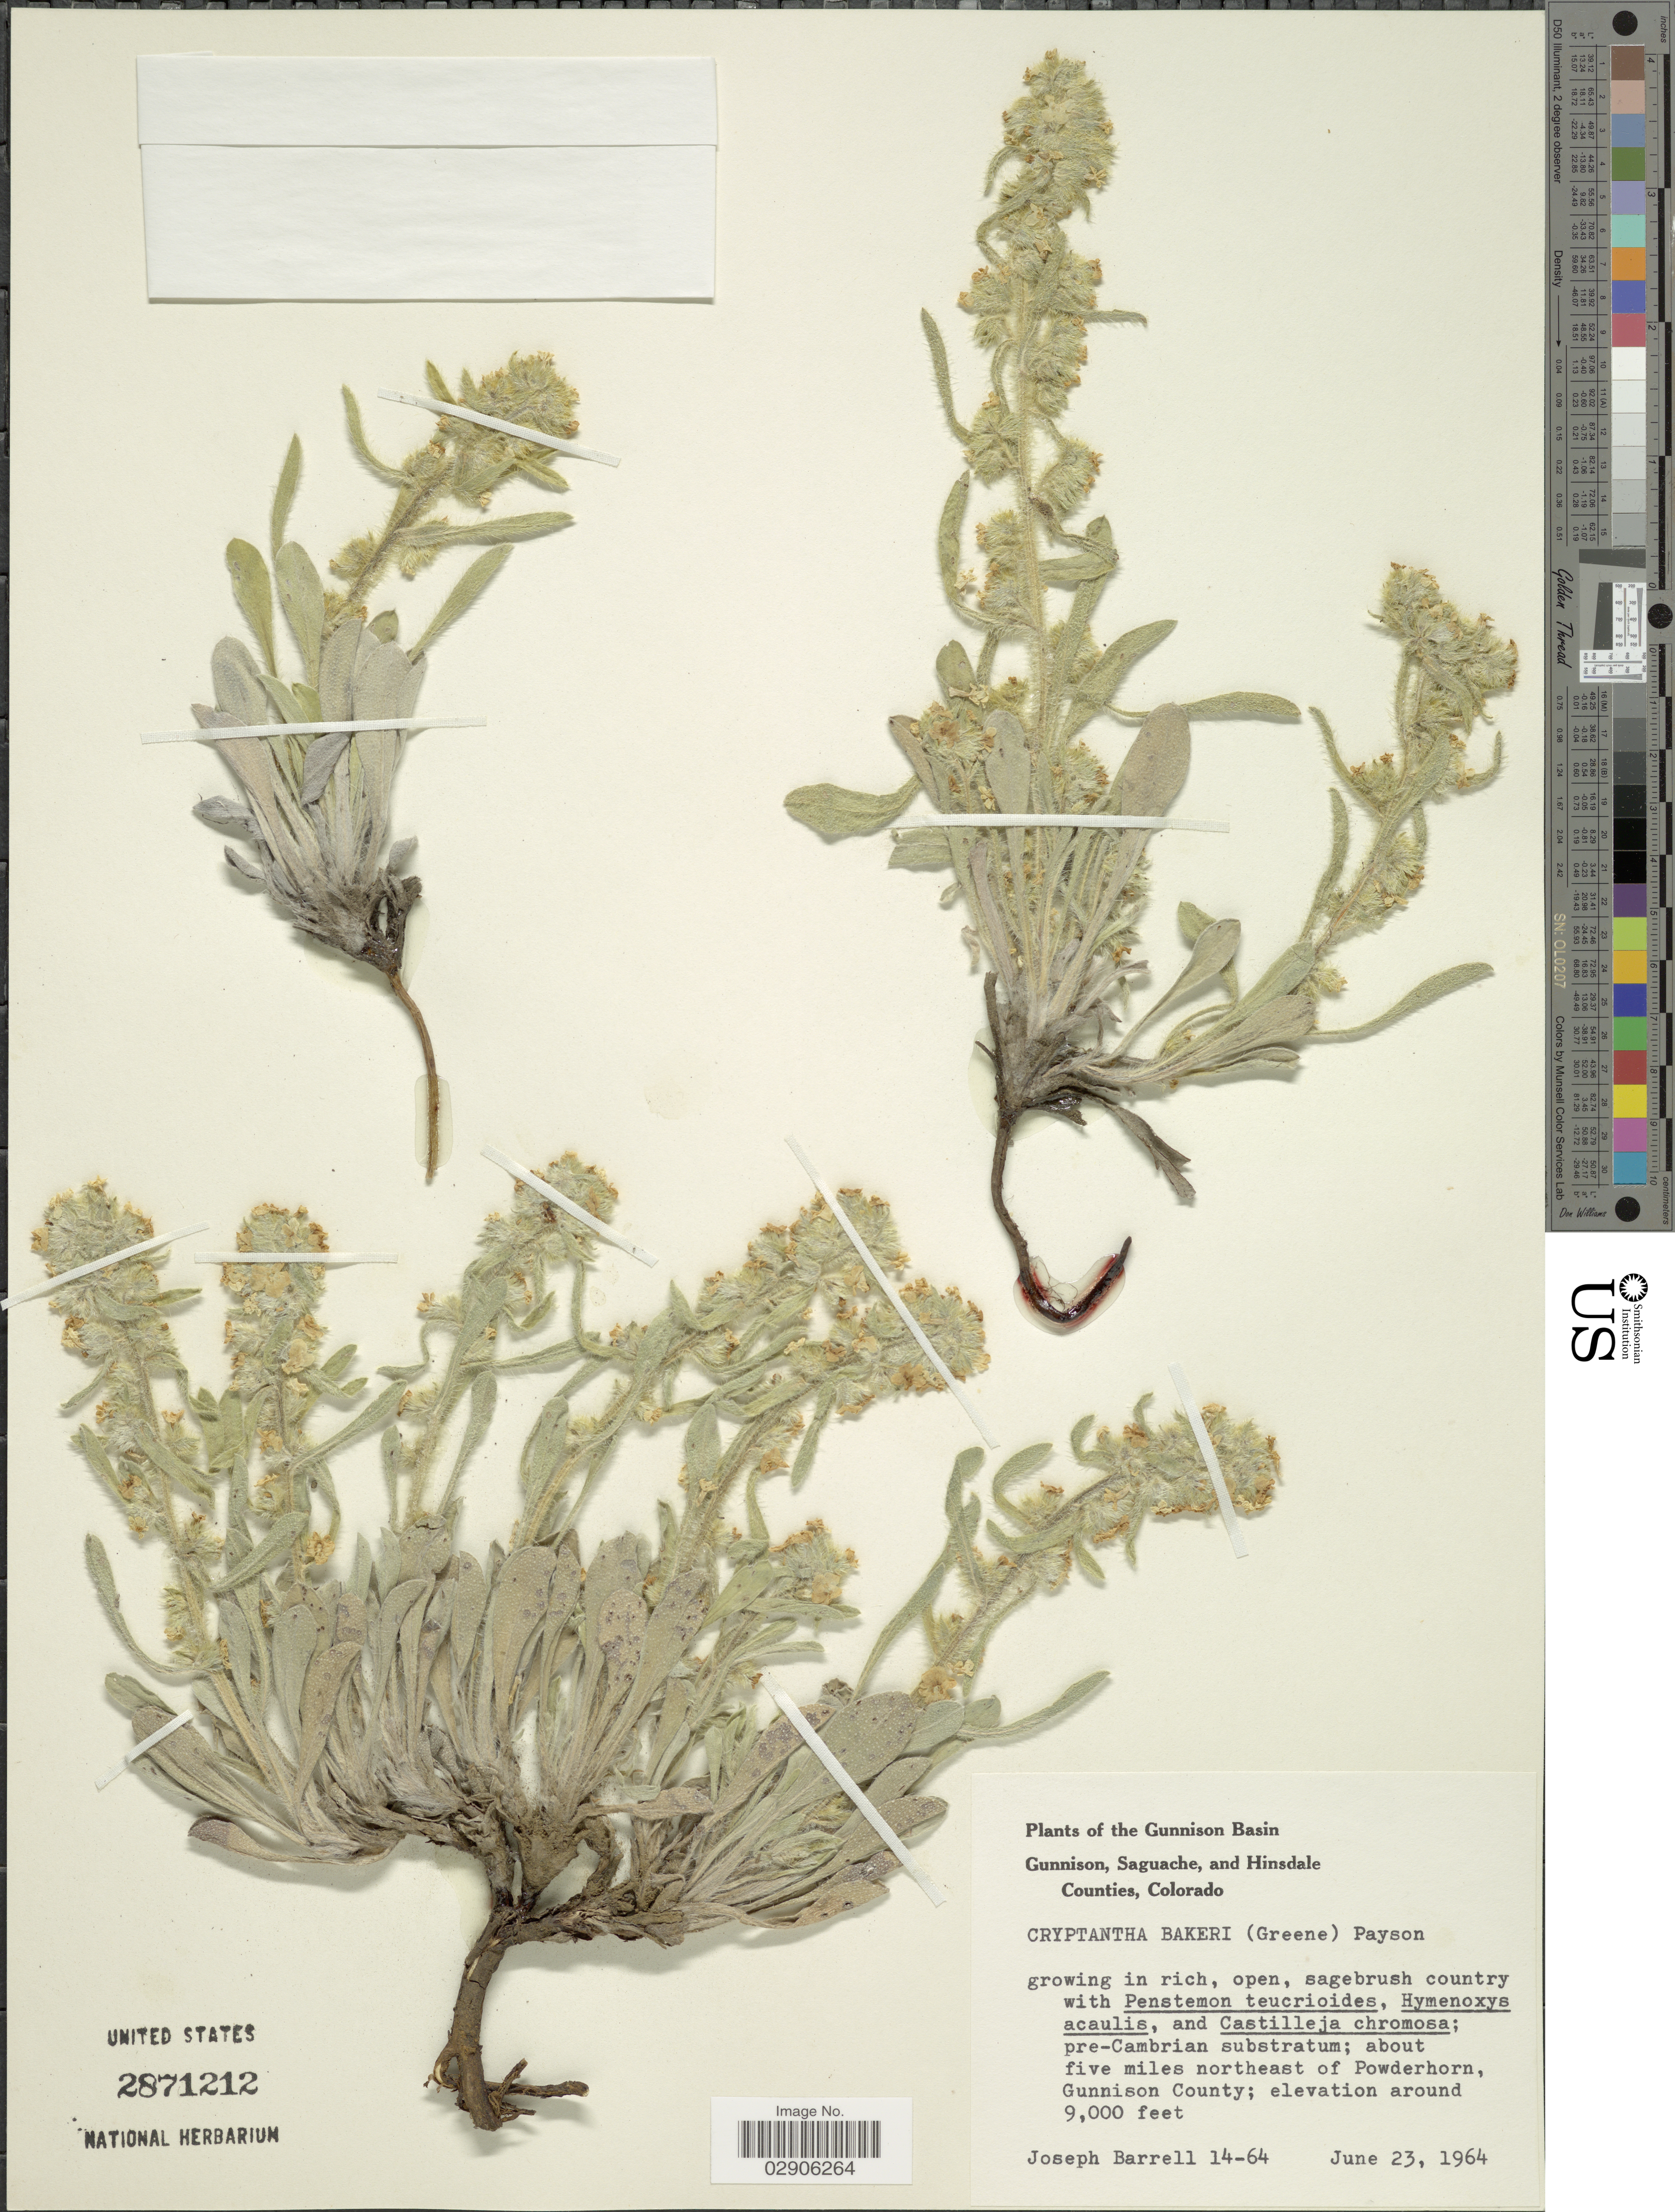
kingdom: Plantae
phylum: Tracheophyta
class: Magnoliopsida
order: Boraginales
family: Boraginaceae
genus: Cryptantha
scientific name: Cryptantha bakeri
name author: (S.W. Greene) Payson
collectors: J. Barrell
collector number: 14-64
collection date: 1964-06-23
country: United States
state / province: Colorado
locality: The Gunnison Basin, about five miles northeast of Powderhorn, Gunnison County.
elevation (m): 2743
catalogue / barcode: US 2871212